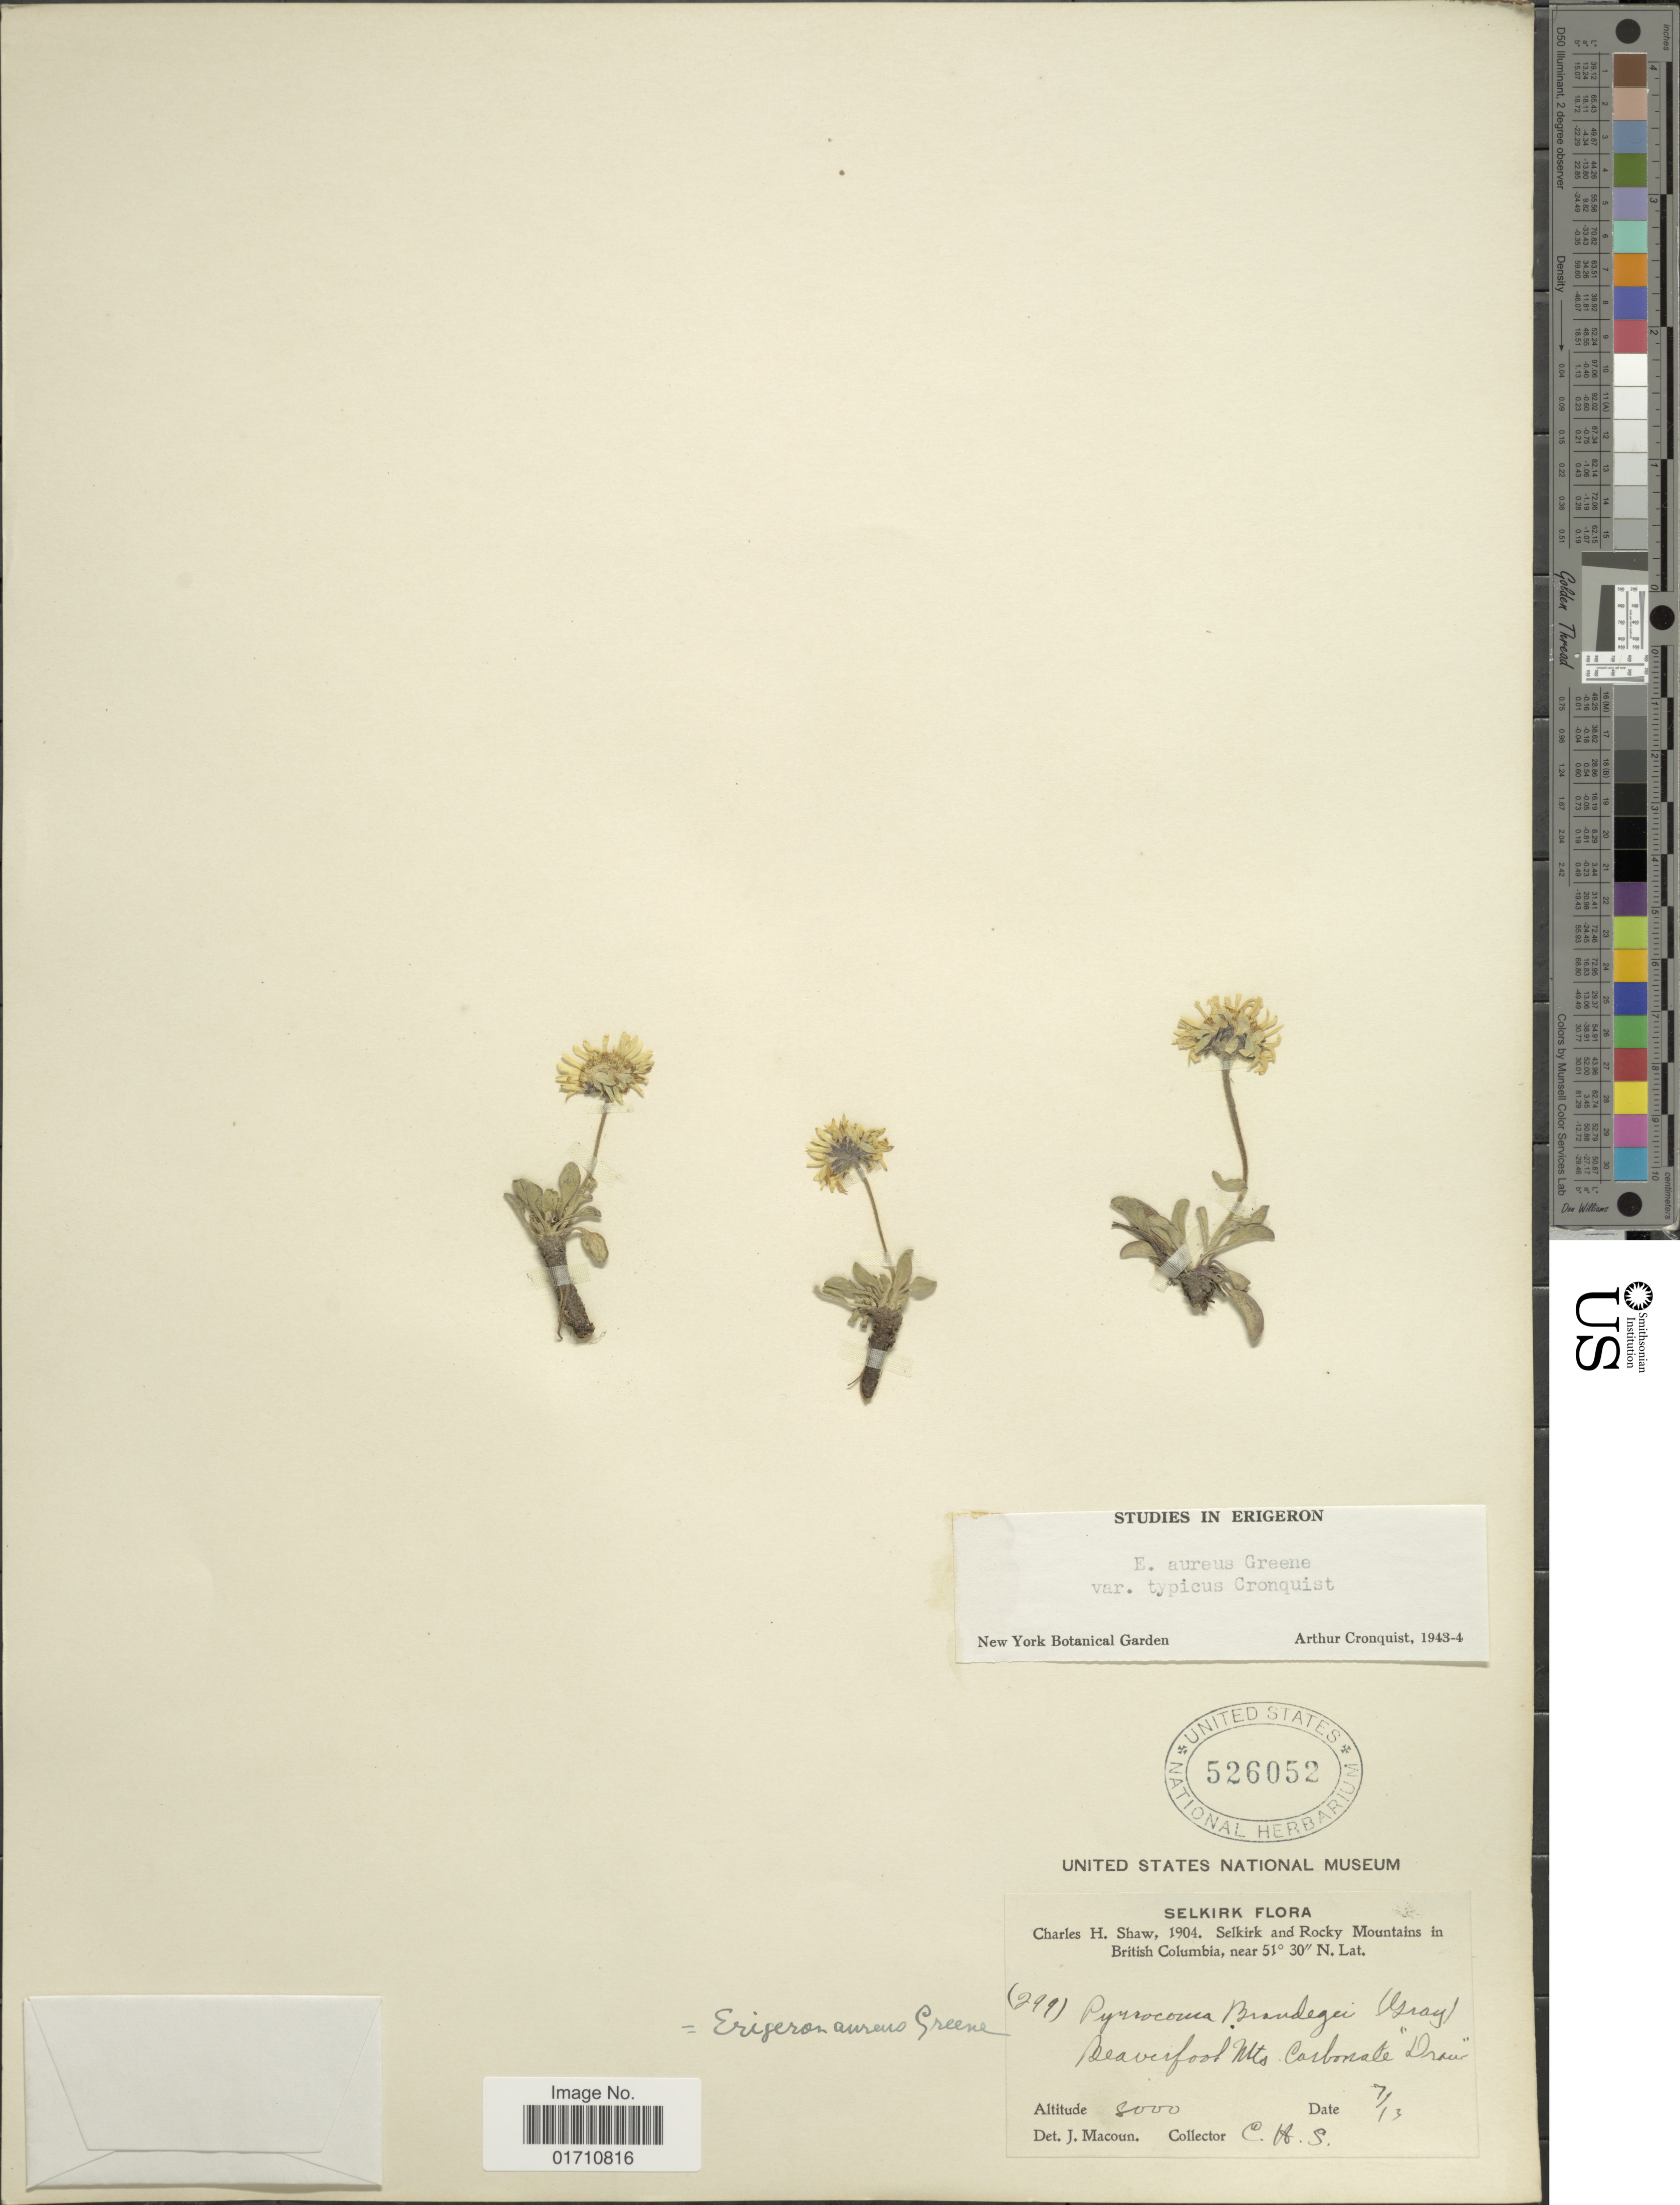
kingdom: Plantae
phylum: Tracheophyta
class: Magnoliopsida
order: Asterales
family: Asteraceae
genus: Erigeron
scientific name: Erigeron aureus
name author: Greene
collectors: C. H. Shaw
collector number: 299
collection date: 1904-07-13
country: Canada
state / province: British Columbia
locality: Selkirk and Rocky Mountains, Beaverfoot Mts. Carbonate 'Draw'.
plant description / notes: Precise locality edit: Corrected "Selkirk and Rocky Mountains in British Columbia, Beaverfoot Mts Carbonate 'Draur'" to "Selkirk and Rocky Mountains, Beaverfoot Mts. Carbonate 'Draw'."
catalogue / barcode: US 526052